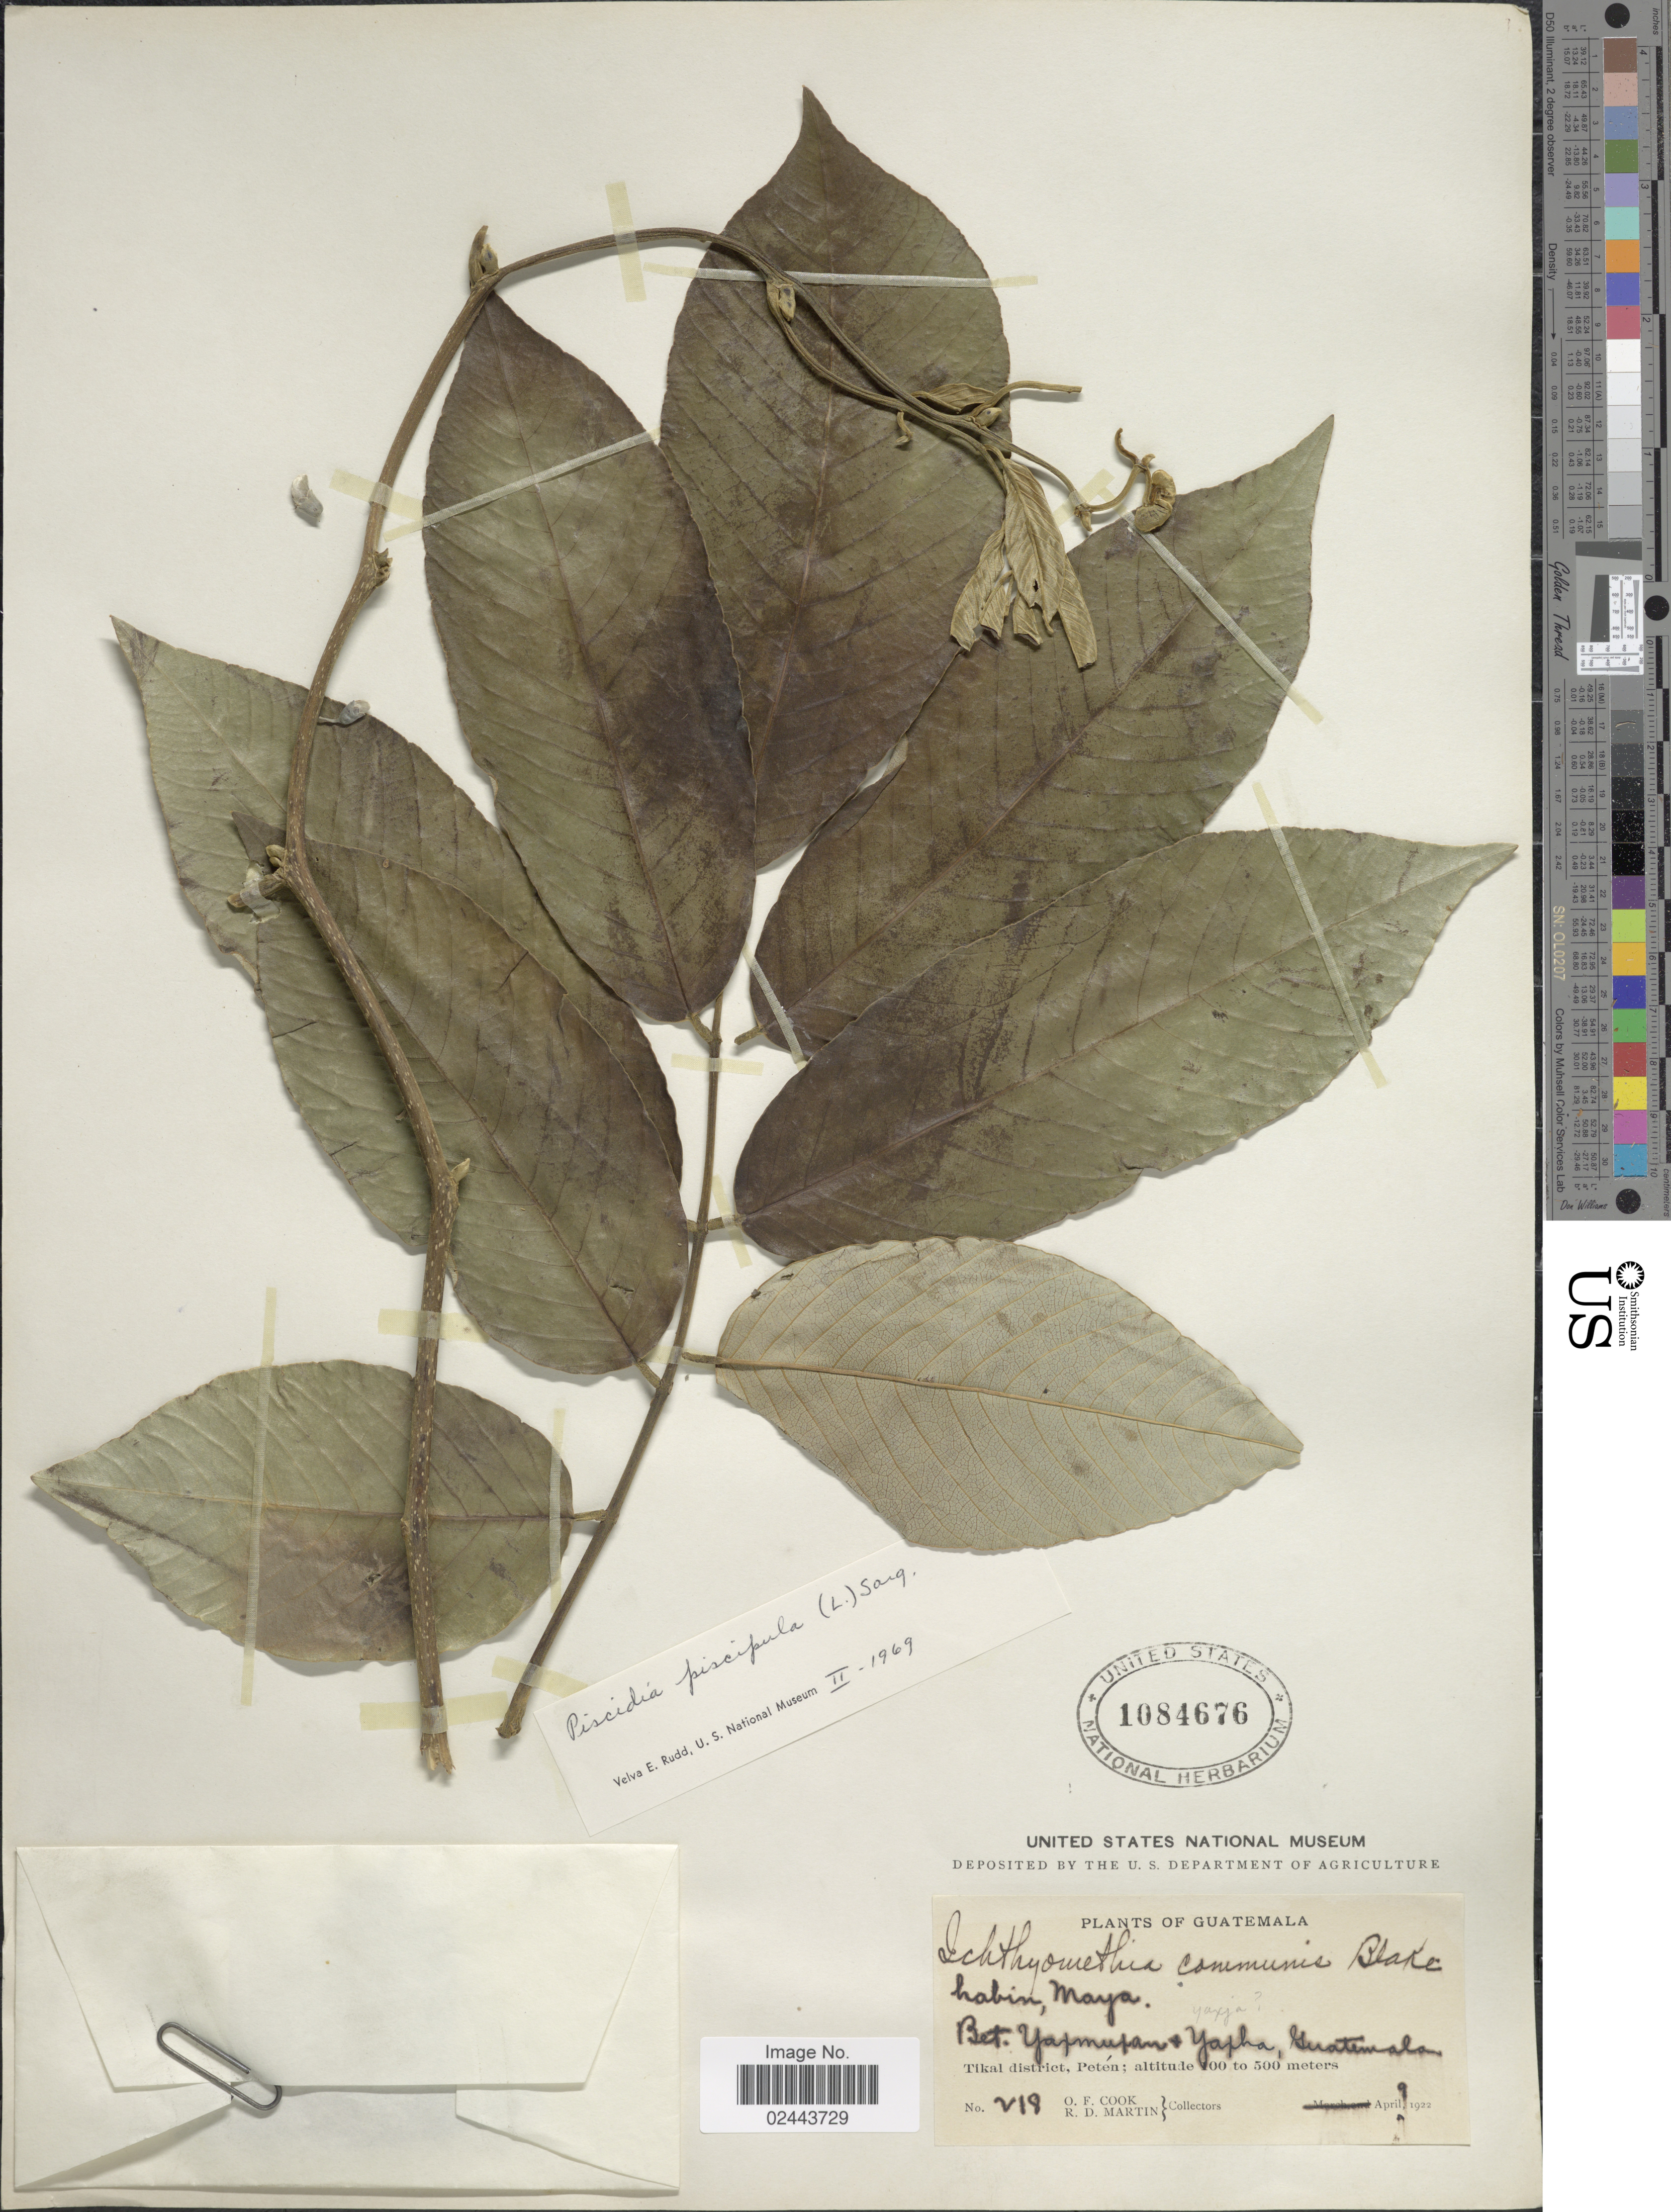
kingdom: Plantae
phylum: Tracheophyta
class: Magnoliopsida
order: Fabales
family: Fabaceae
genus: Piscidia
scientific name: Piscidia piscipula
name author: (L.) Sarg.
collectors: O. F. Cook & R. D. Martin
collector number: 218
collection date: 1922-04-09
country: Guatemala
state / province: El Petén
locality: Habin, Maya, Bet. Yaxmuxan + Yaxha, Tikal District, Peten.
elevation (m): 100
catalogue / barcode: US 1084676